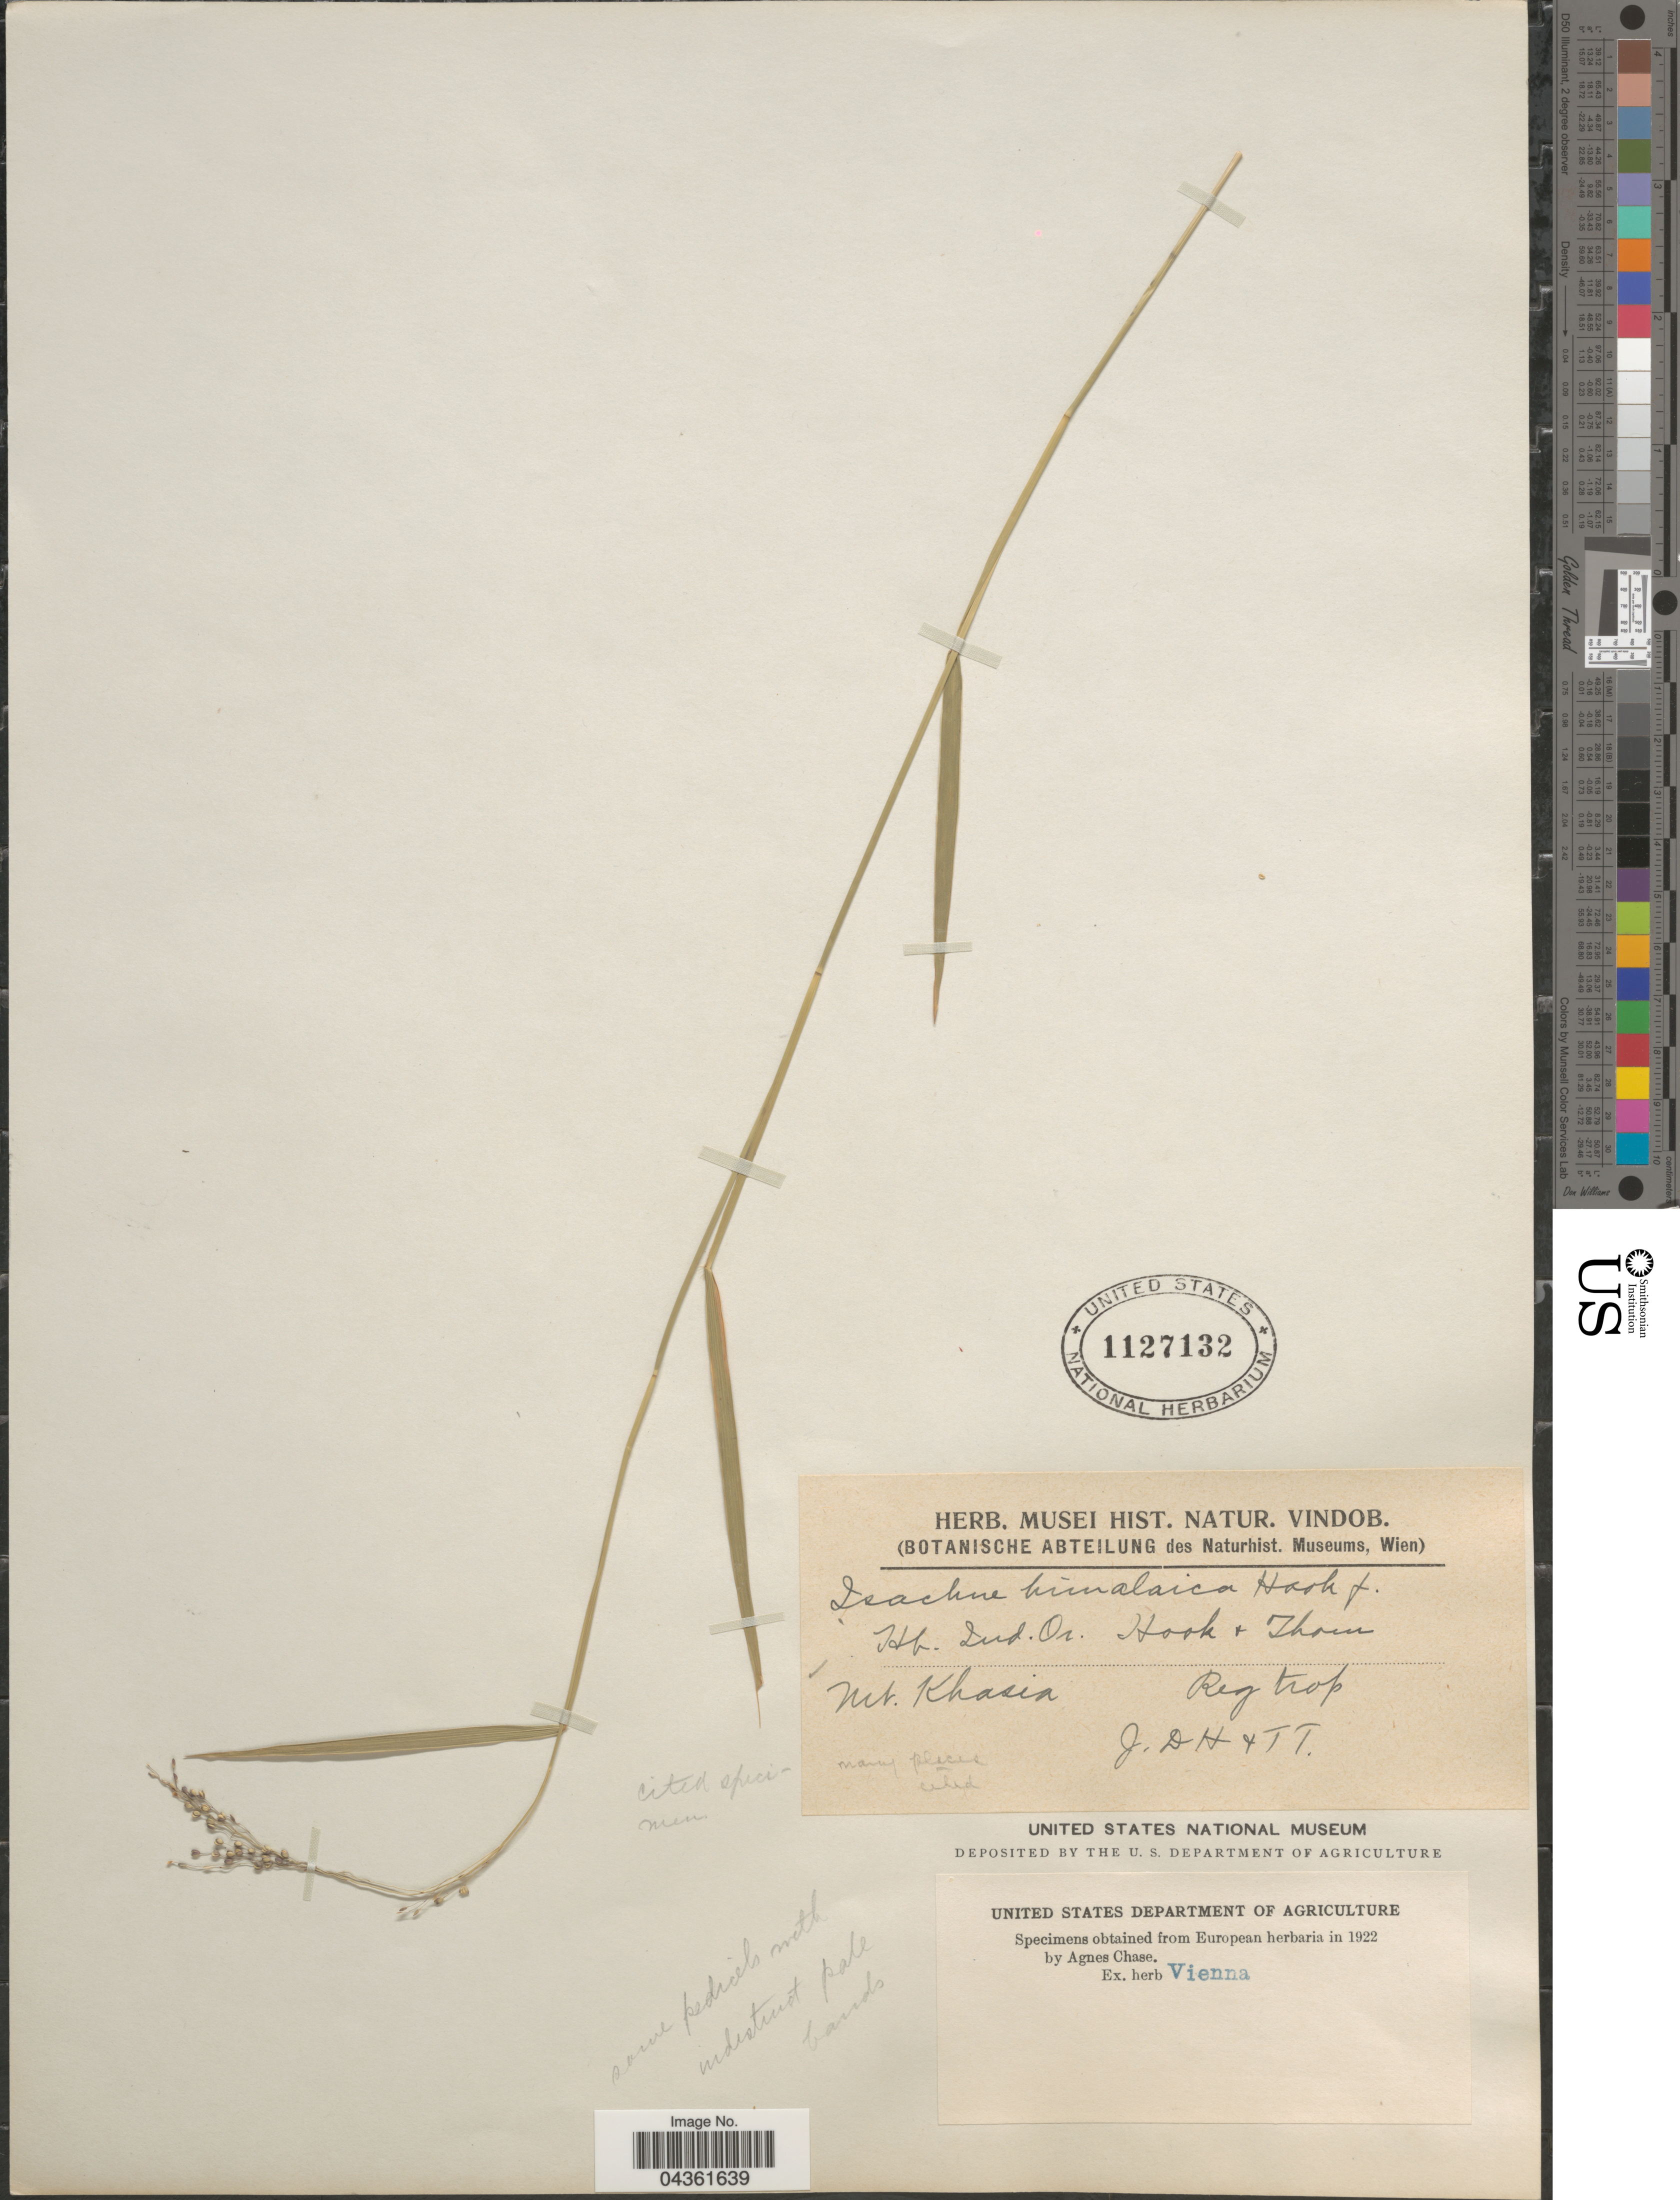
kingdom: Plantae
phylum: Tracheophyta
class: Liliopsida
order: Poales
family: Poaceae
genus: Isachne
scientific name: Isachne himalaica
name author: Hook. f.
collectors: J. D. Hooker & T. Thomas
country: India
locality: Ind. Or. Mt. Khasia. Reg trop.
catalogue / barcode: US 1127132